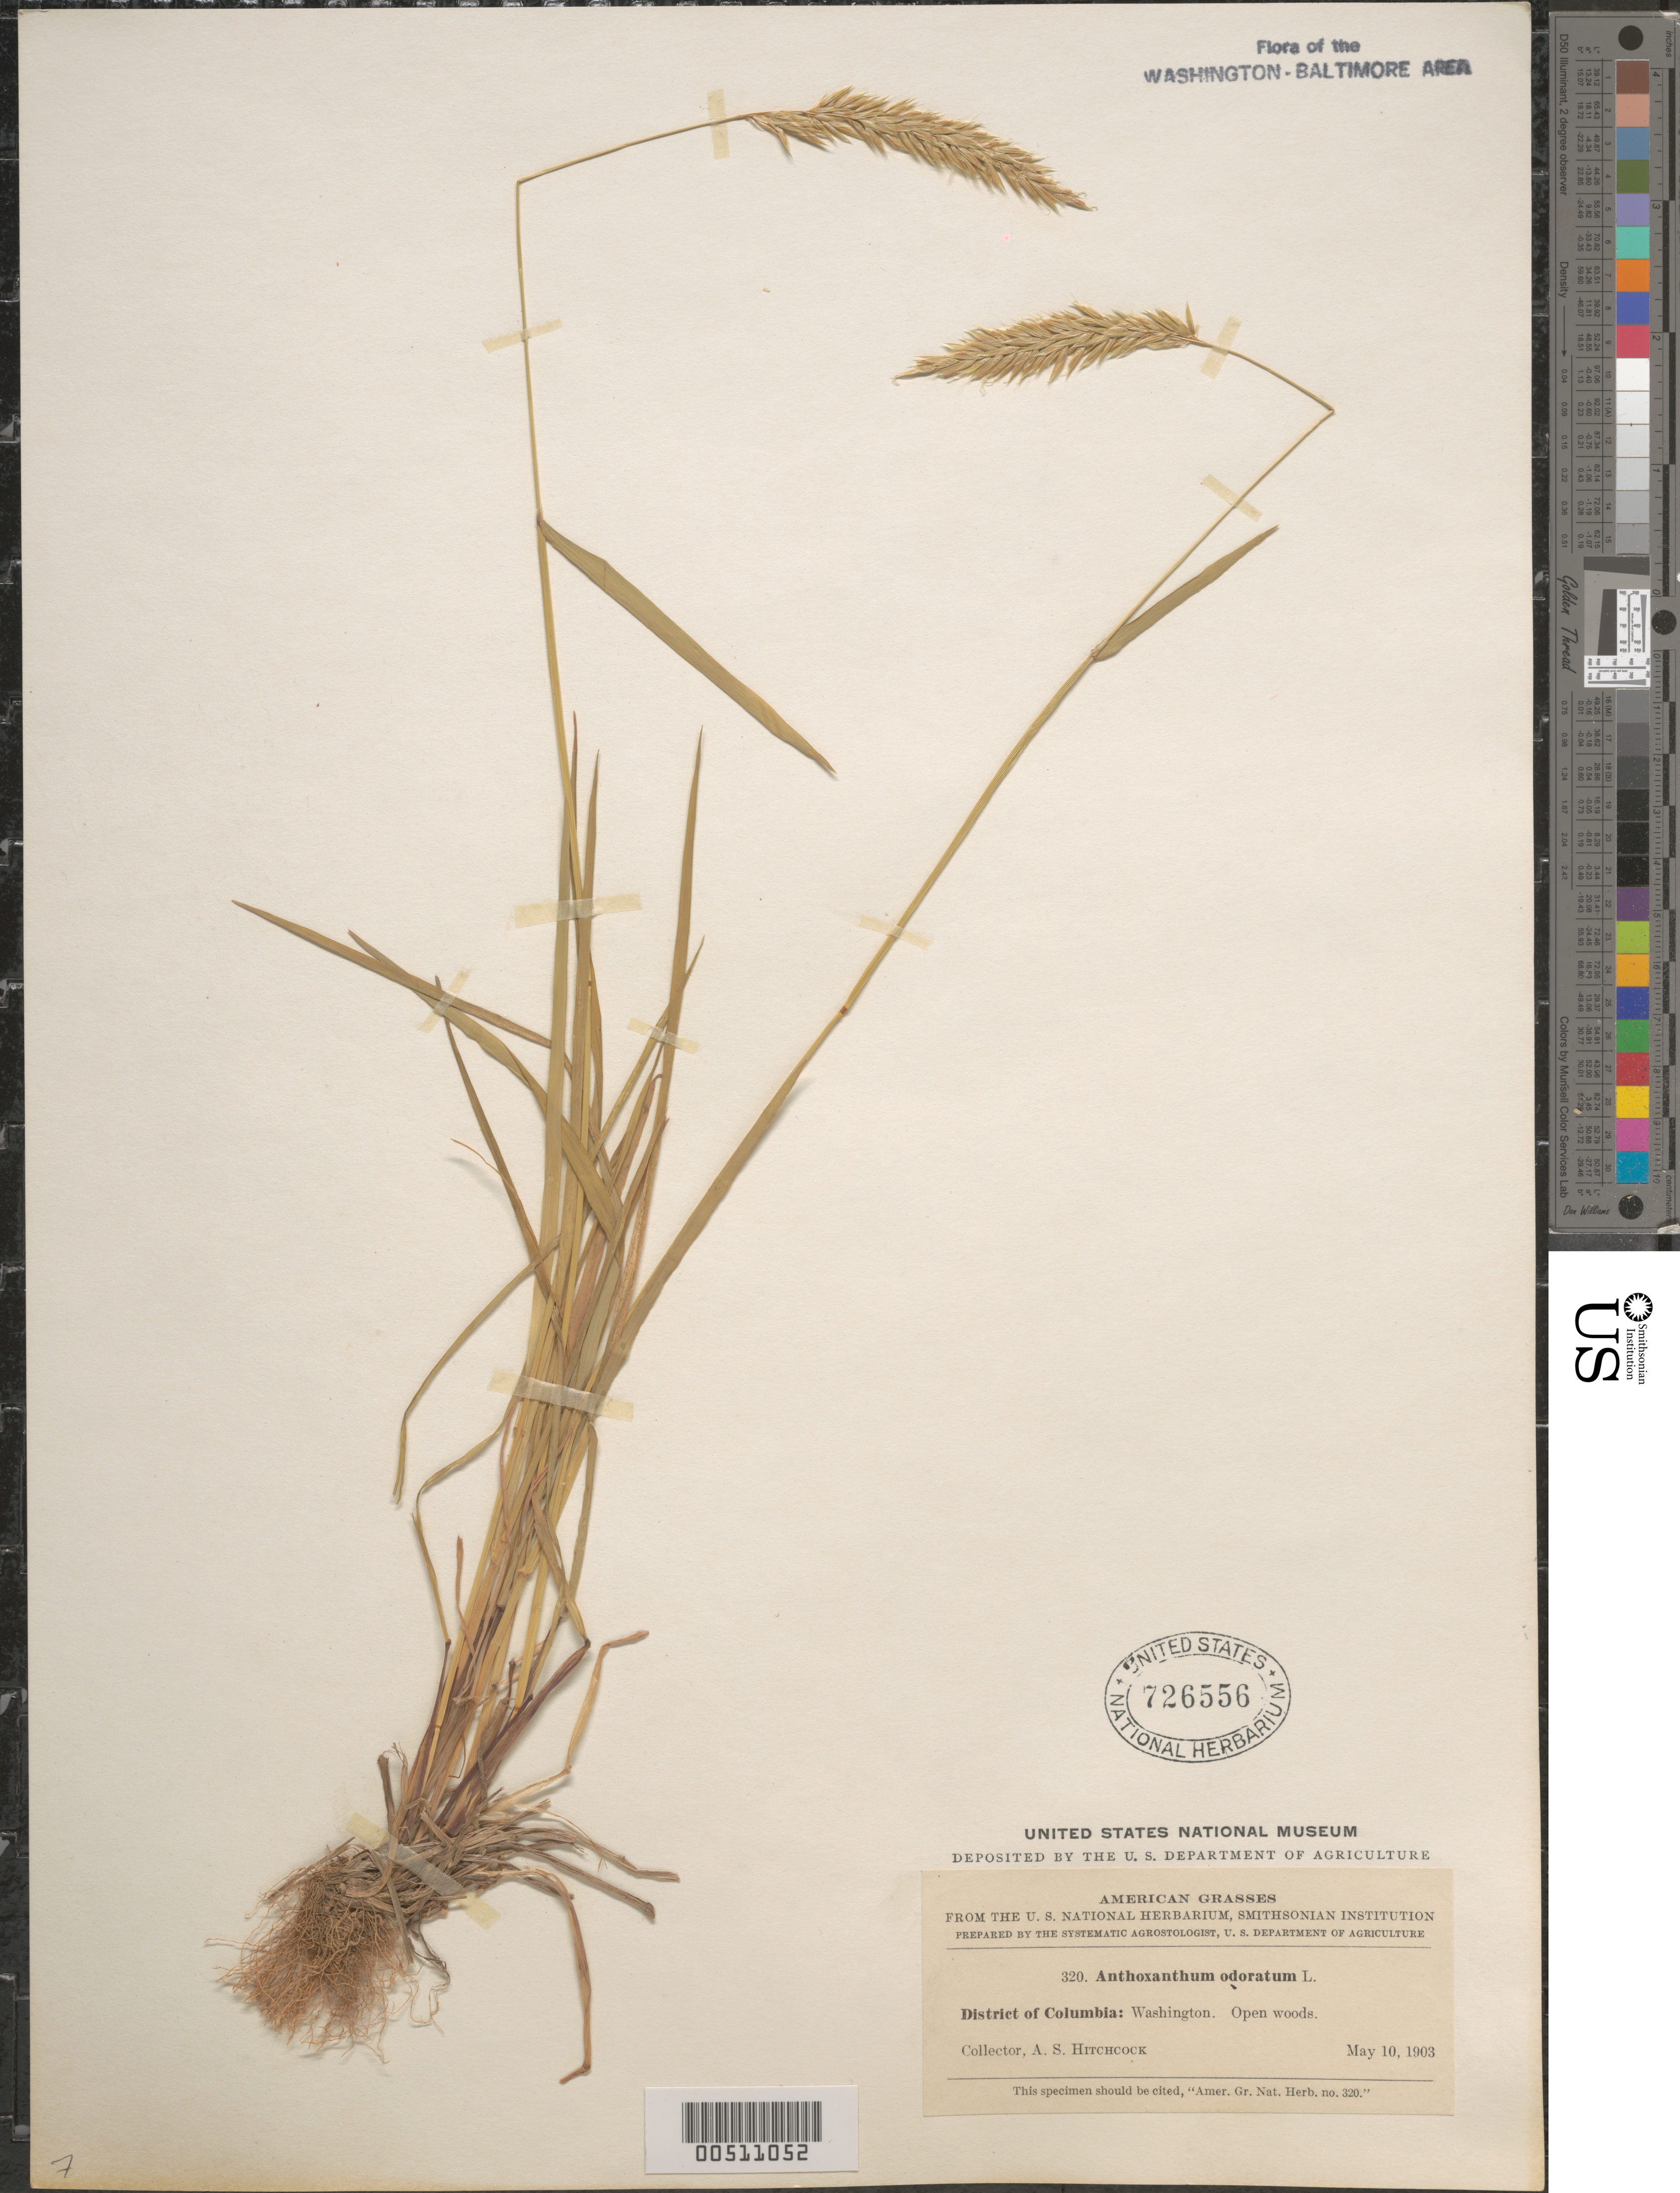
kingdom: Plantae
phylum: Tracheophyta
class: Liliopsida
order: Poales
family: Poaceae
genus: Anthoxanthum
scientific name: Anthoxanthum odoratum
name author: L.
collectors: A. S. Hitchcock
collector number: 320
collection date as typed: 10 May 1903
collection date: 1903-05-10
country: United States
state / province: District of Columbia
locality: Washington DC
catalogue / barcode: US 726556